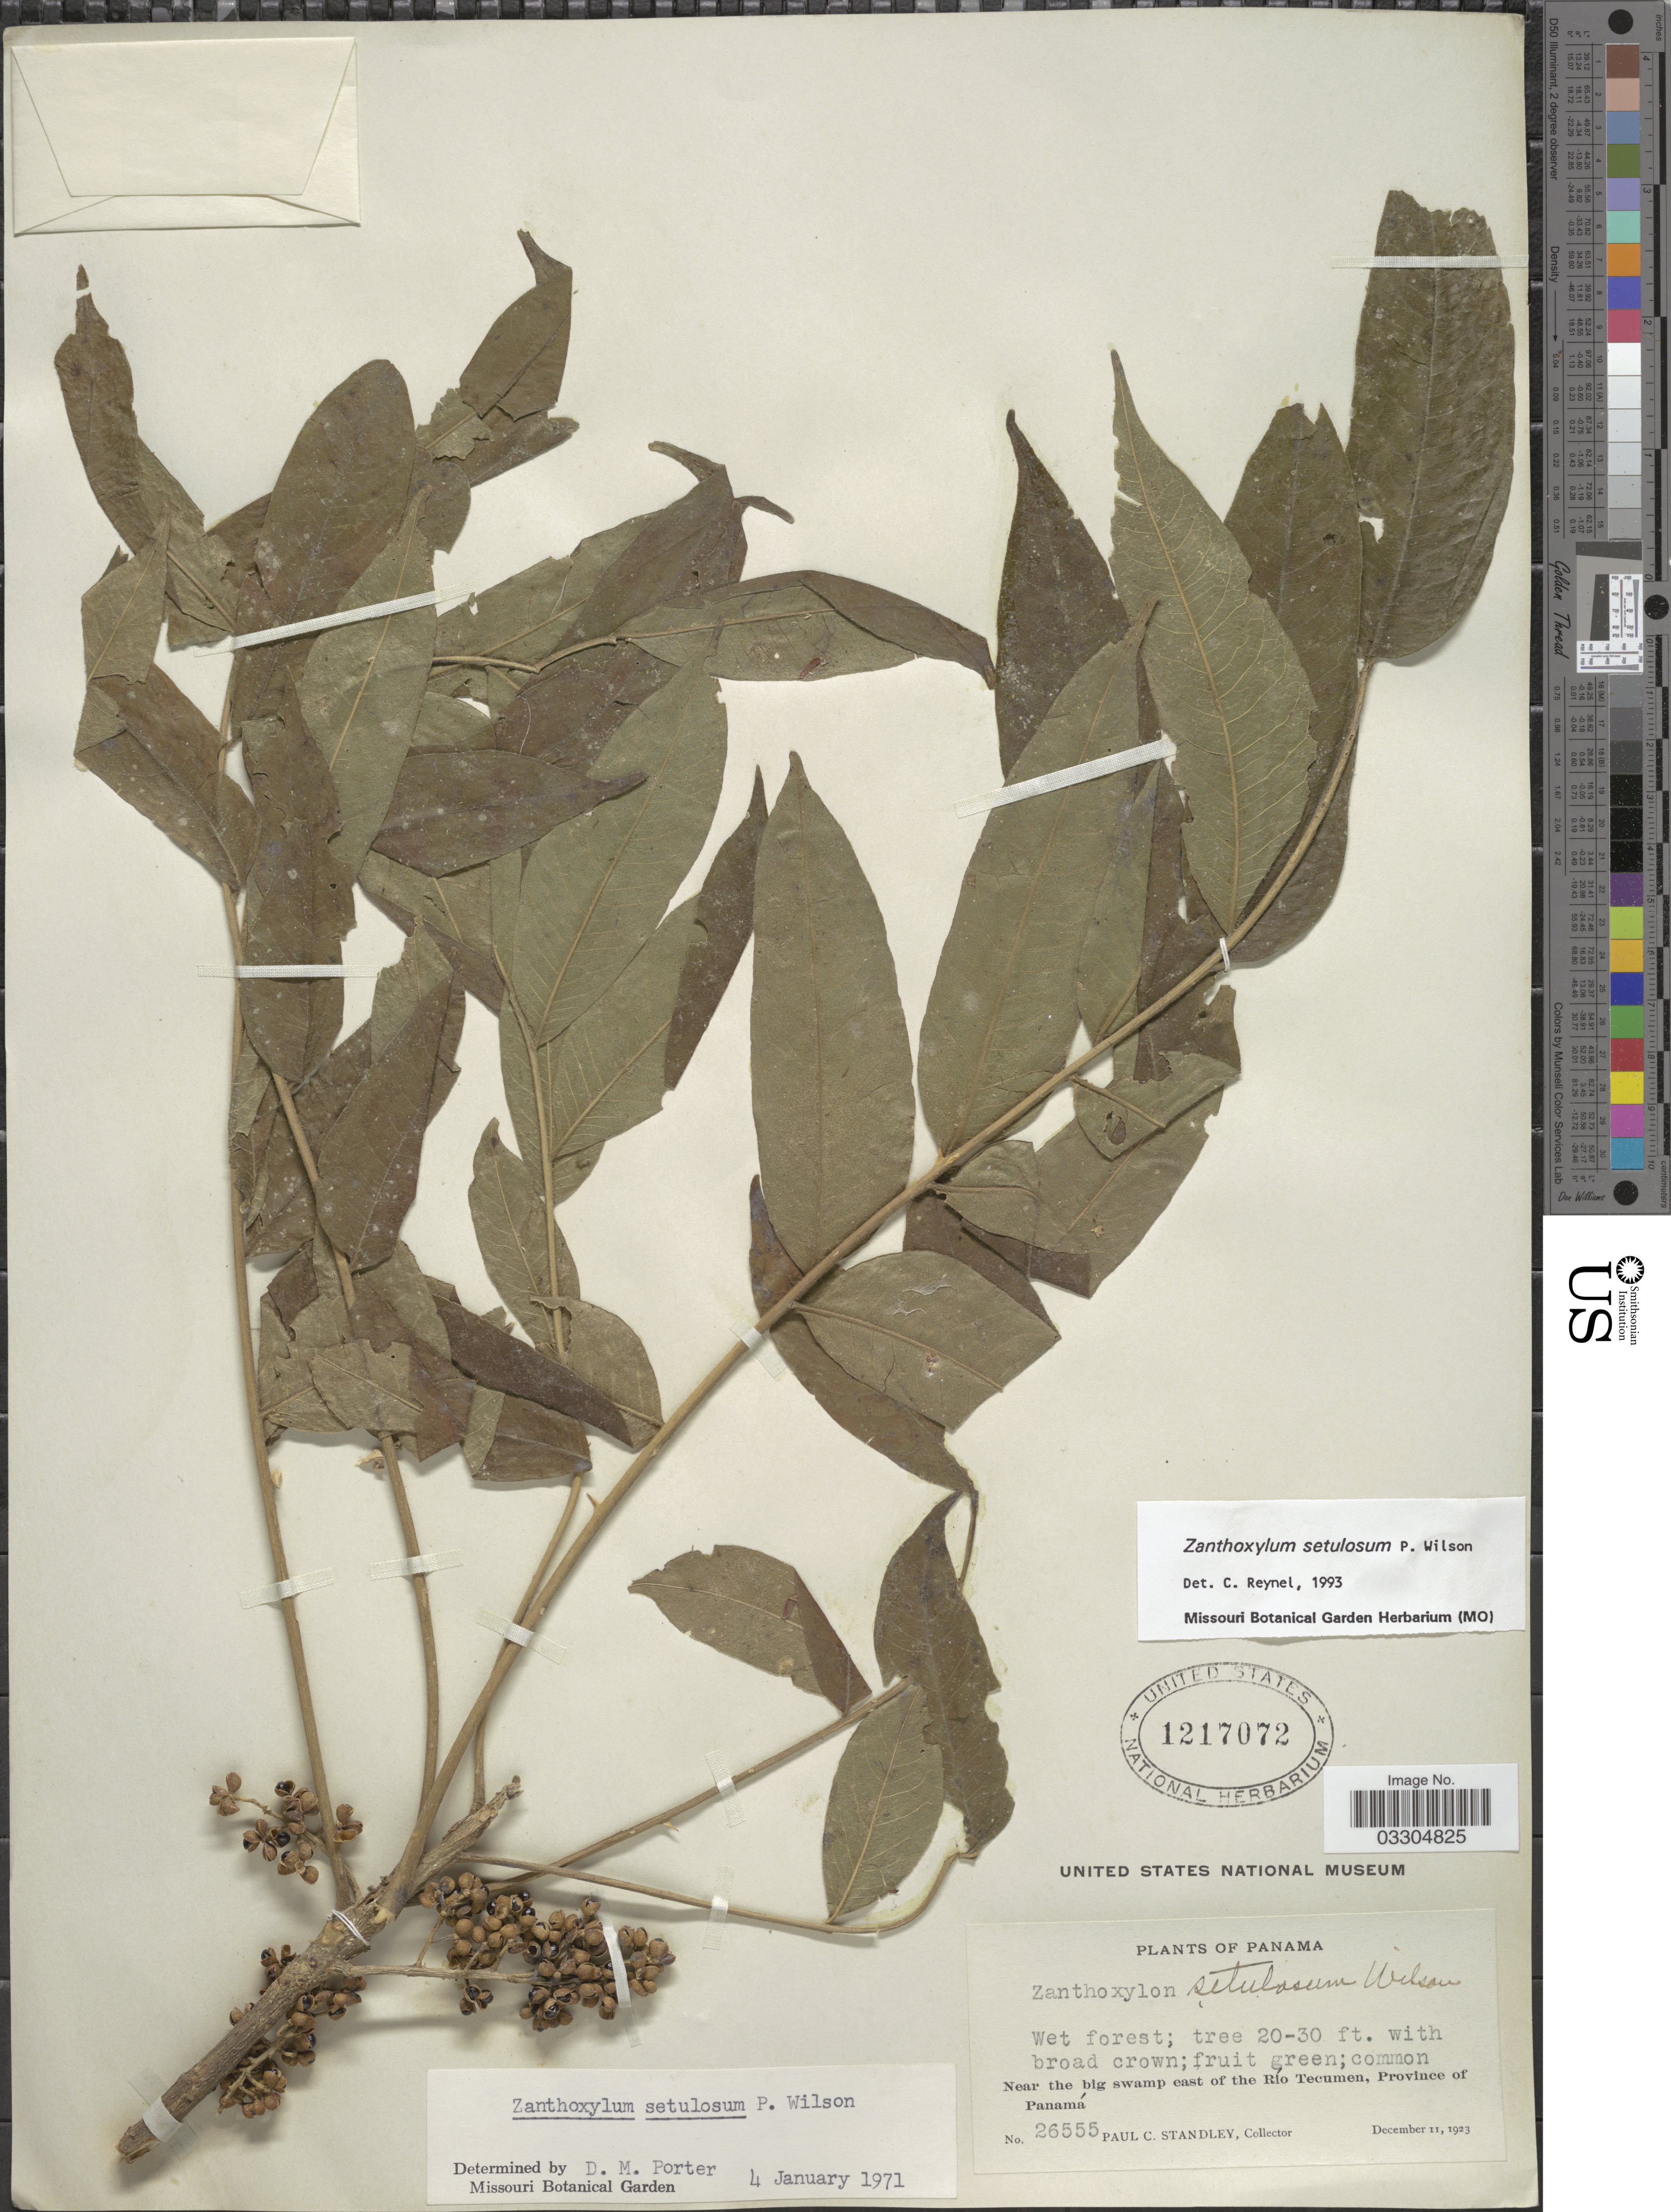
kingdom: Plantae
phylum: Tracheophyta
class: Magnoliopsida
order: Sapindales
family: Rutaceae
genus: Zanthoxylum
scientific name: Zanthoxylum setulosum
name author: P. Wilson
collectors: P. C. Standley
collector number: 26555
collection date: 1923-12-11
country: Panama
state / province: Panamá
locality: Near the big swamp east of the Río Tecumen.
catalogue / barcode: US 1217072